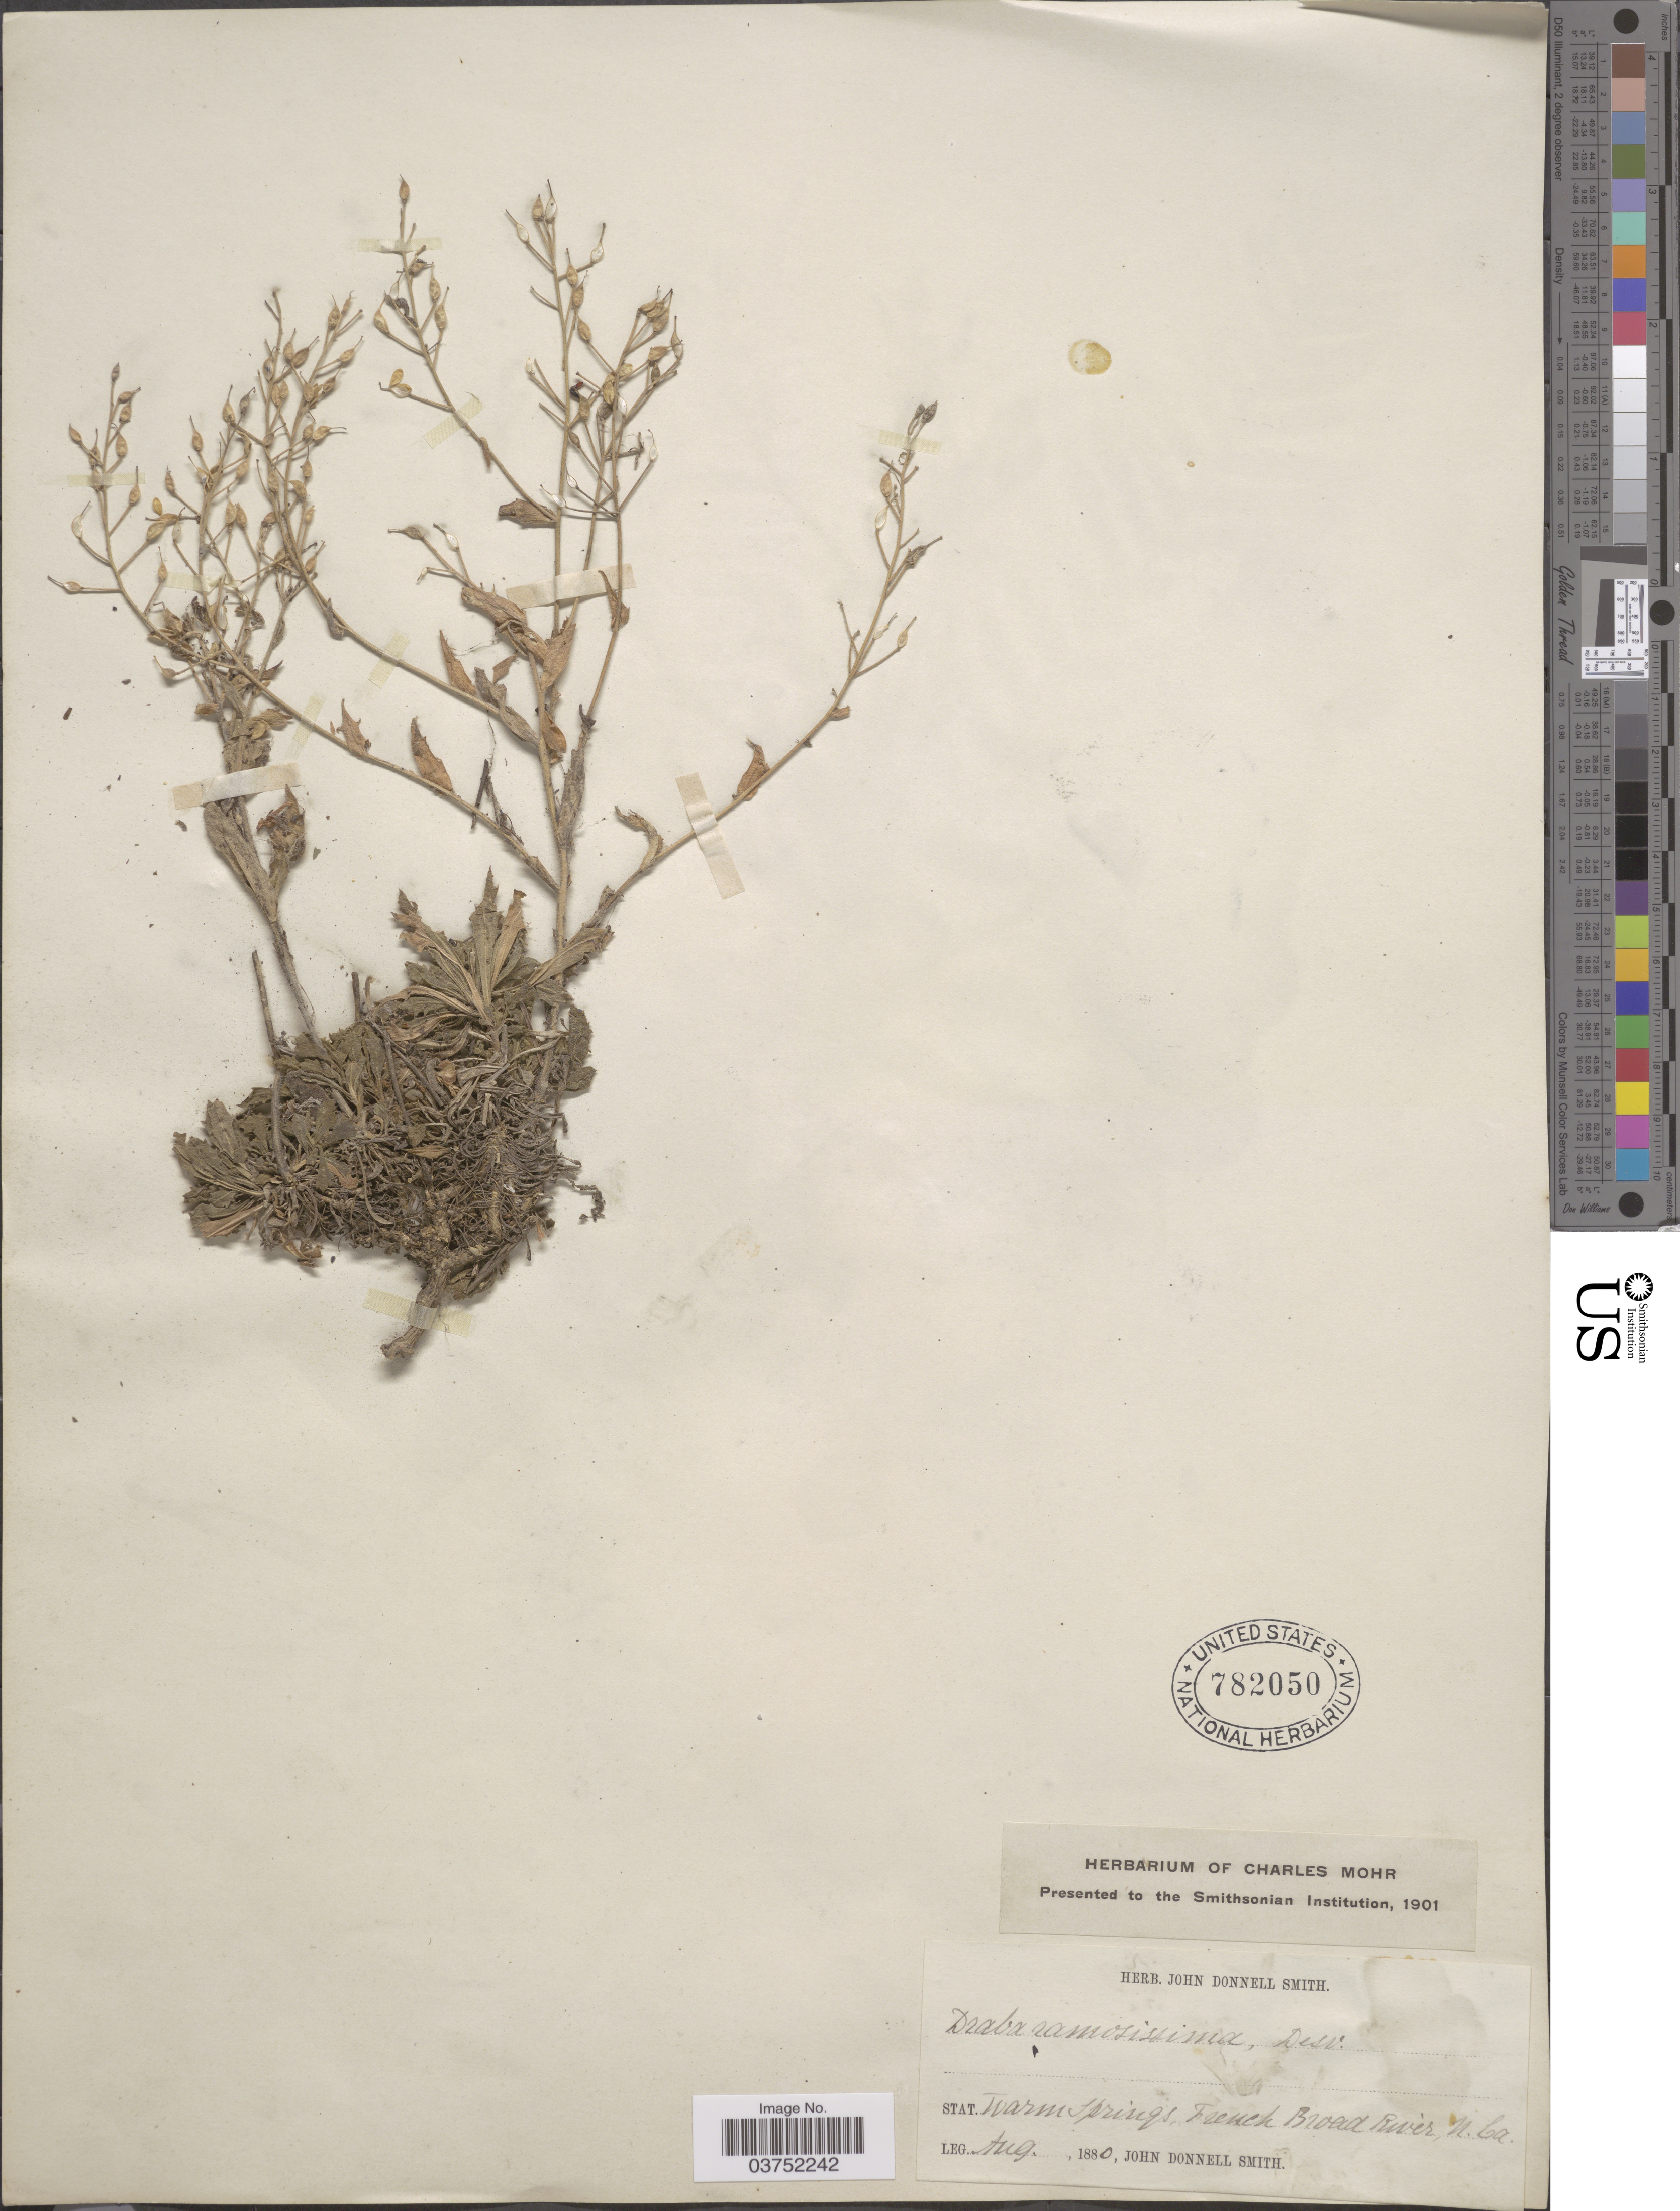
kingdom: Plantae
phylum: Tracheophyta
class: Magnoliopsida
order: Brassicales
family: Brassicaceae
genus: Draba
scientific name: Draba ramosissima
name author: Desv.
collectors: J. Donnell Smith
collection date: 1880-08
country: United States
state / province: North Carolina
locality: Warm Springs, French Broad Rivers.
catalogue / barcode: US 782050